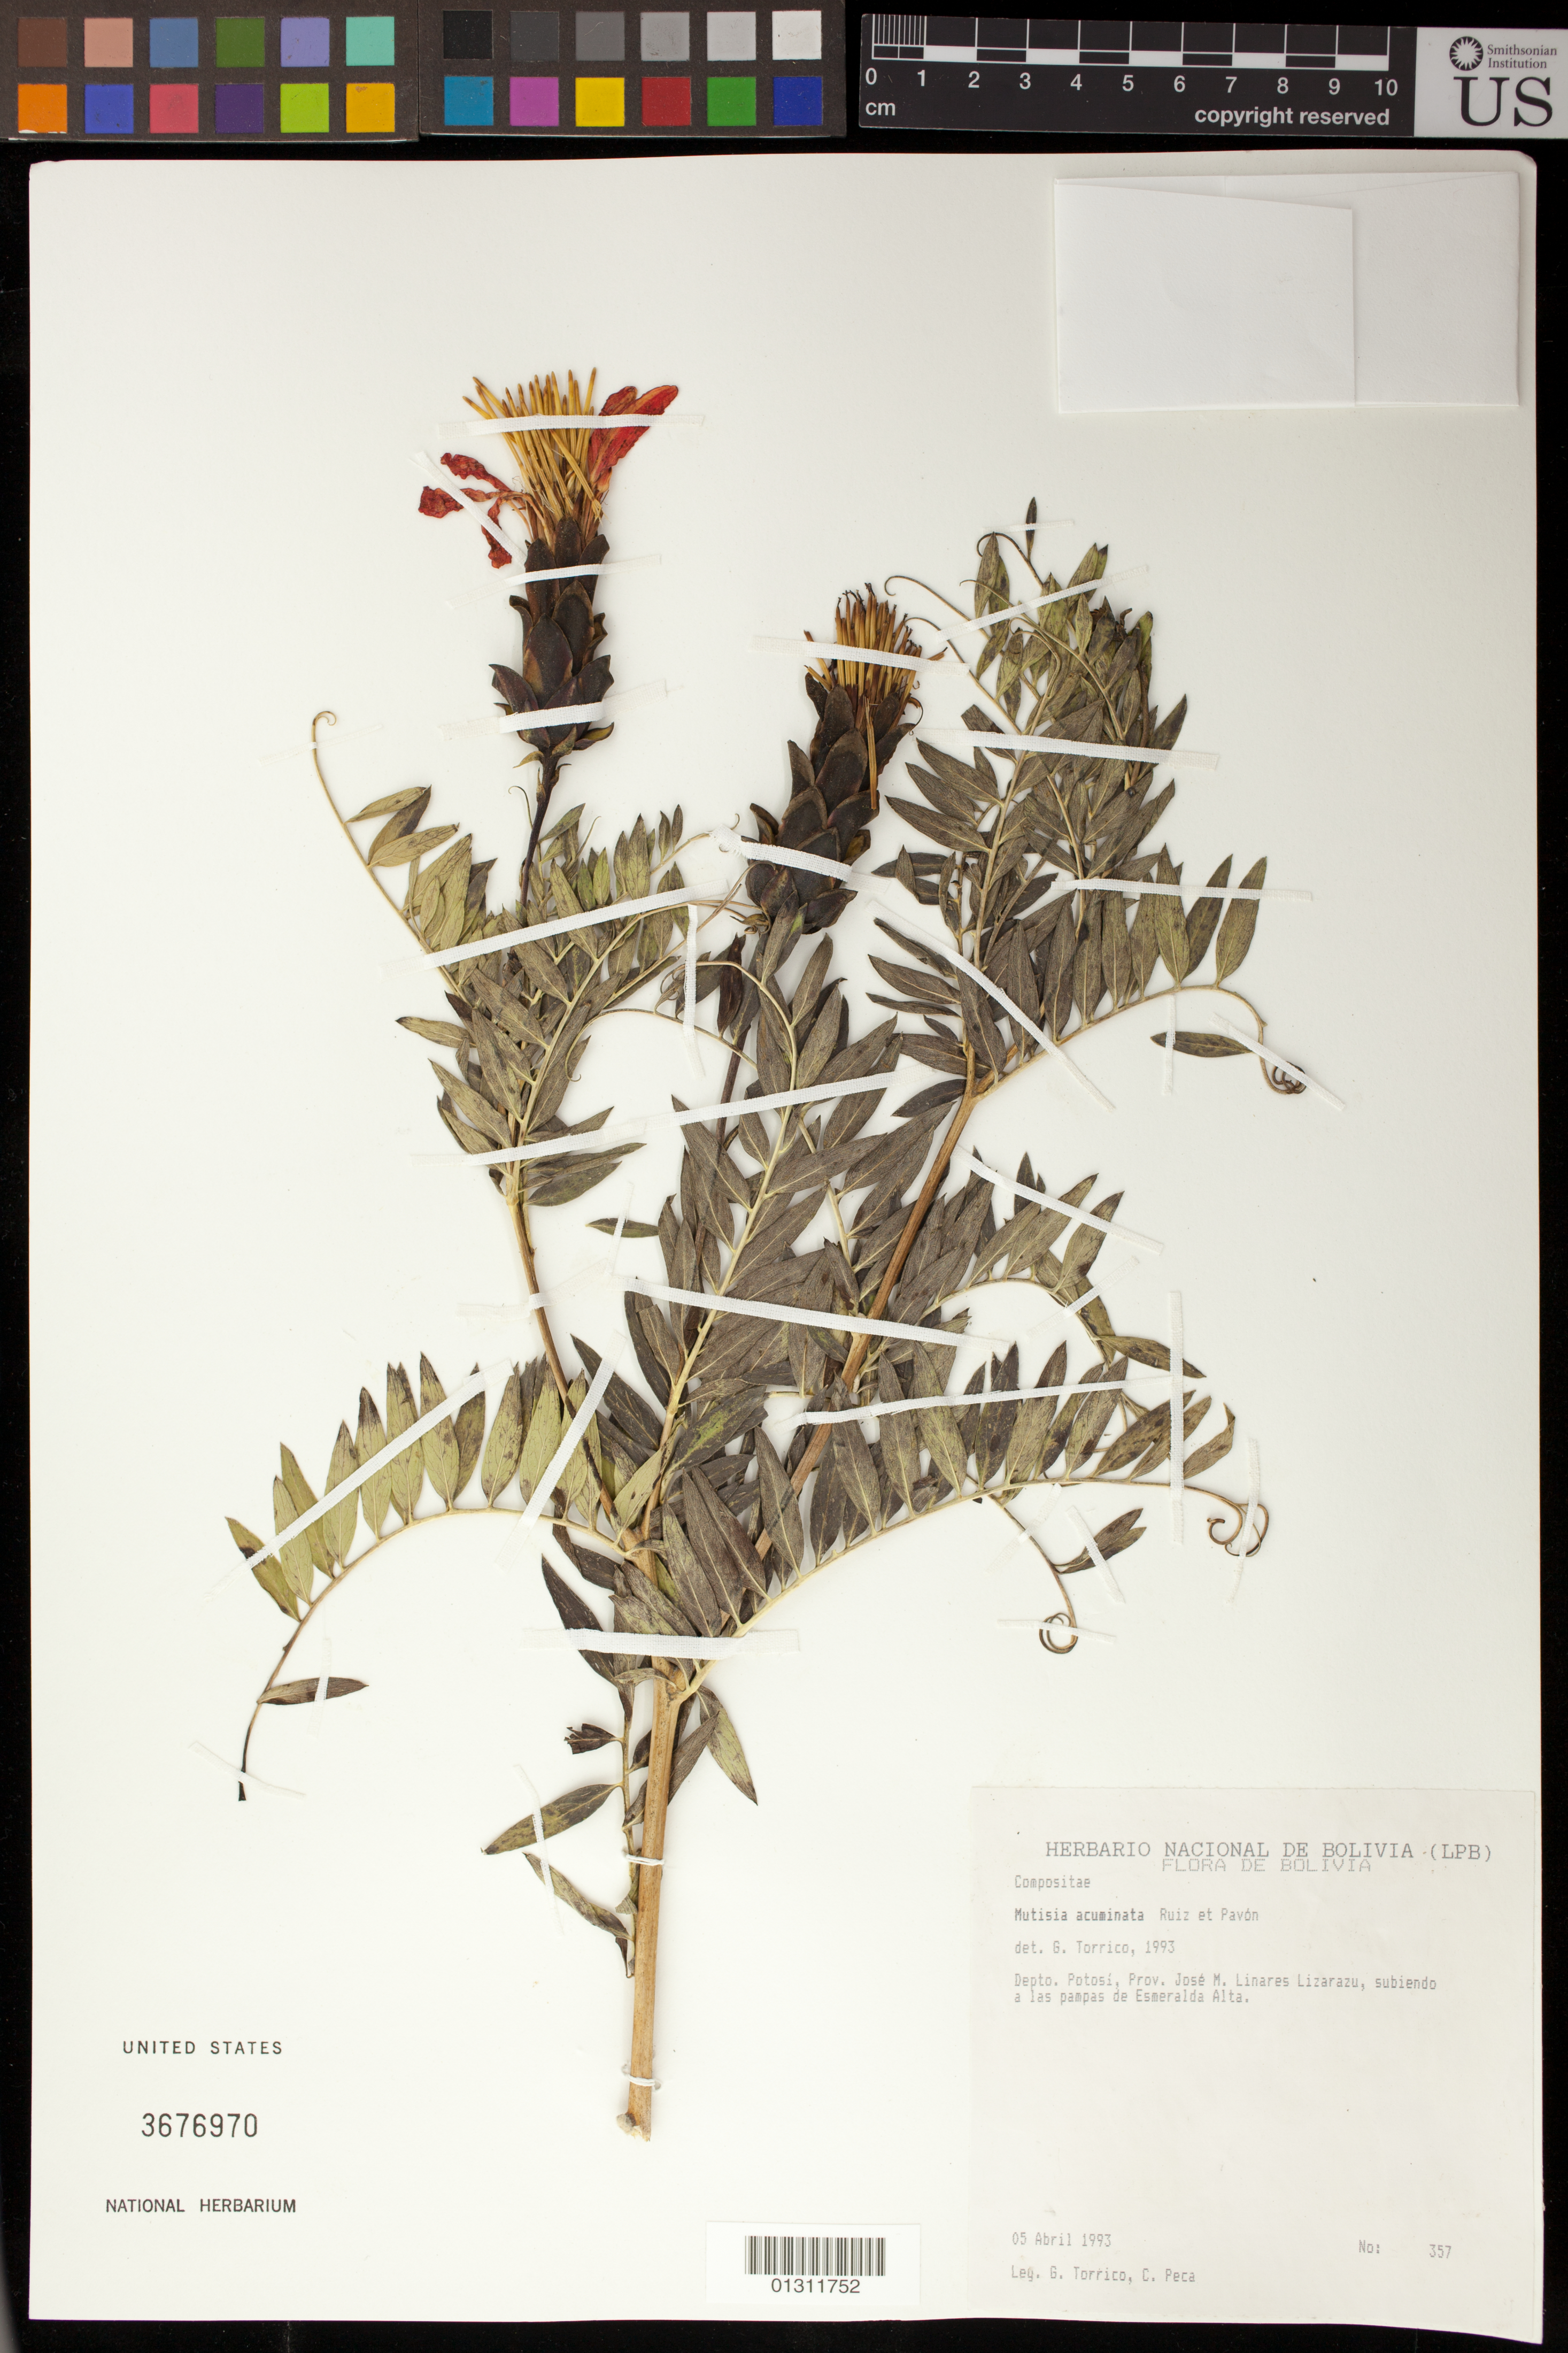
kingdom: Plantae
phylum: Tracheophyta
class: Magnoliopsida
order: Asterales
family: Asteraceae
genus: Mutisia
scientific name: Mutisia acuminata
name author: Ruiz & Pav.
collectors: G. Torrico & C. Peca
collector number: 357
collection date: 1993-04-05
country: Bolivia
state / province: Potosi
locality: Prov. José M. Linares Lizarazu, subiendo a las pampas de Esmeralda Alta.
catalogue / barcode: US 3676970